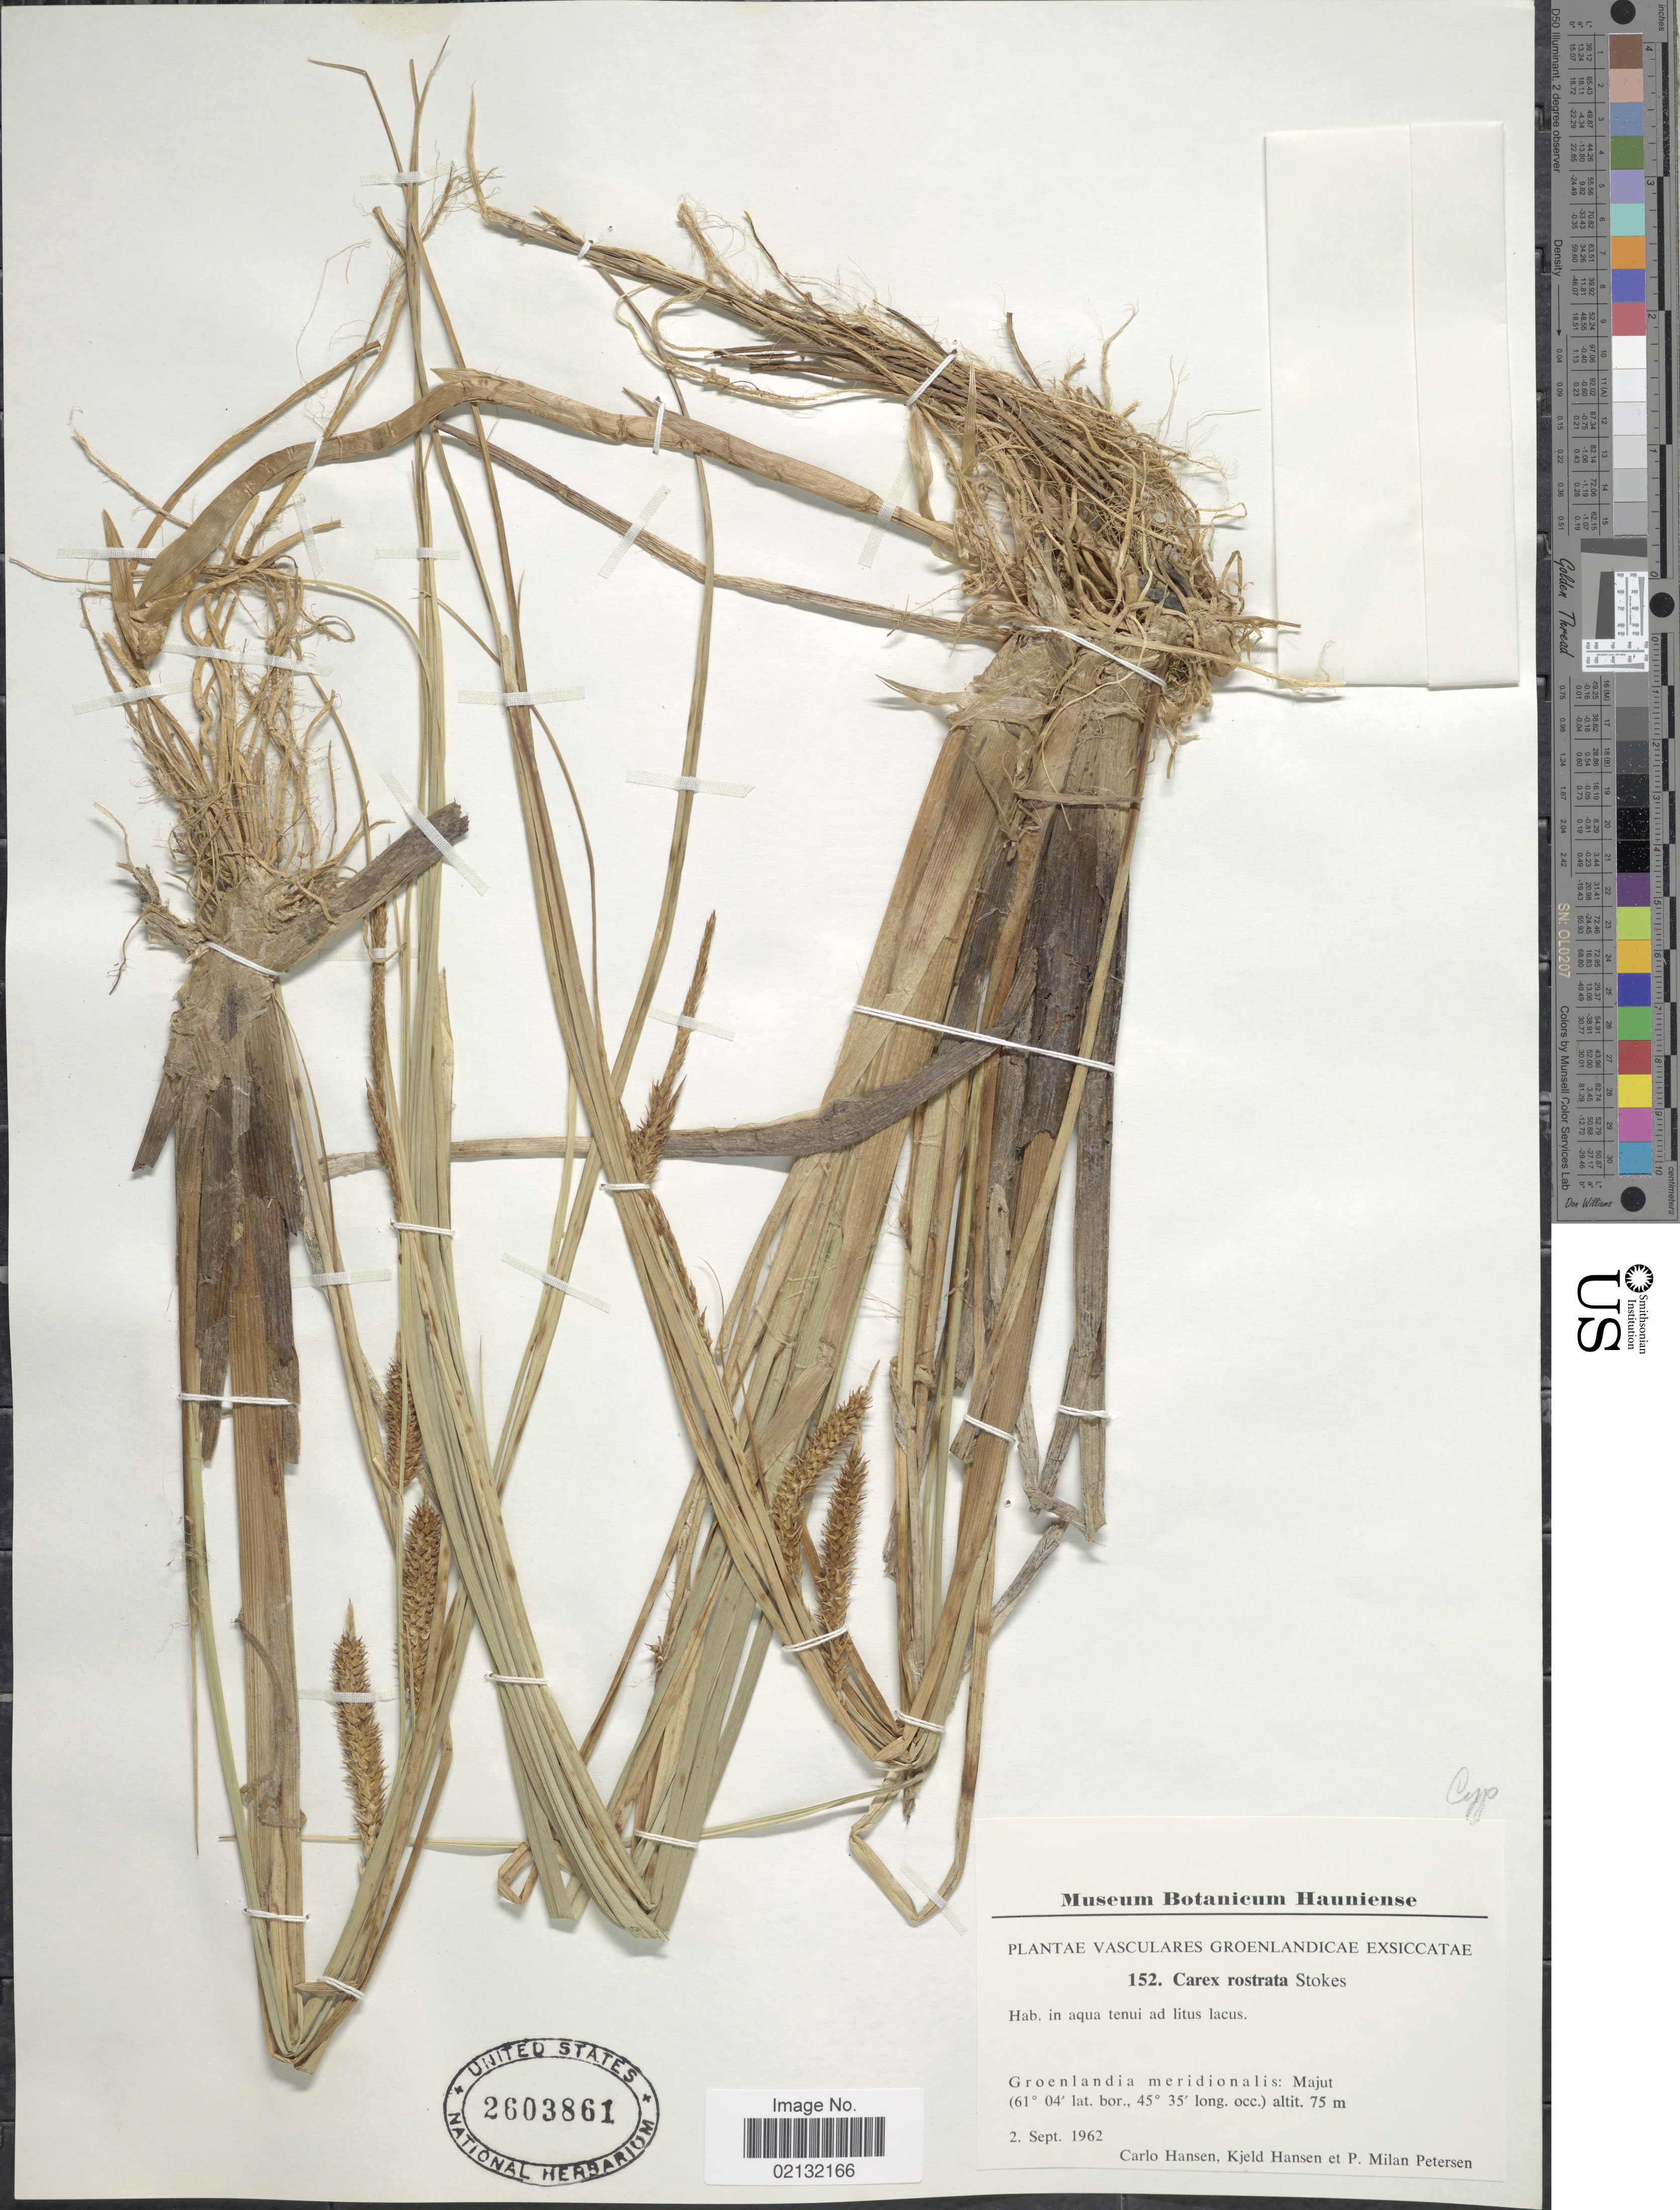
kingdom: Plantae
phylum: Tracheophyta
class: Liliopsida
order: Poales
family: Cyperaceae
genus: Carex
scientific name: Carex rostrata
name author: Stokes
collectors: C. Hansen, K. Hansen & P. Petersen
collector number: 152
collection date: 1962-09-02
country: Greenland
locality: Groenlandia merdionalis: Majut.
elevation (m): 75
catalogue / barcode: US 2603861